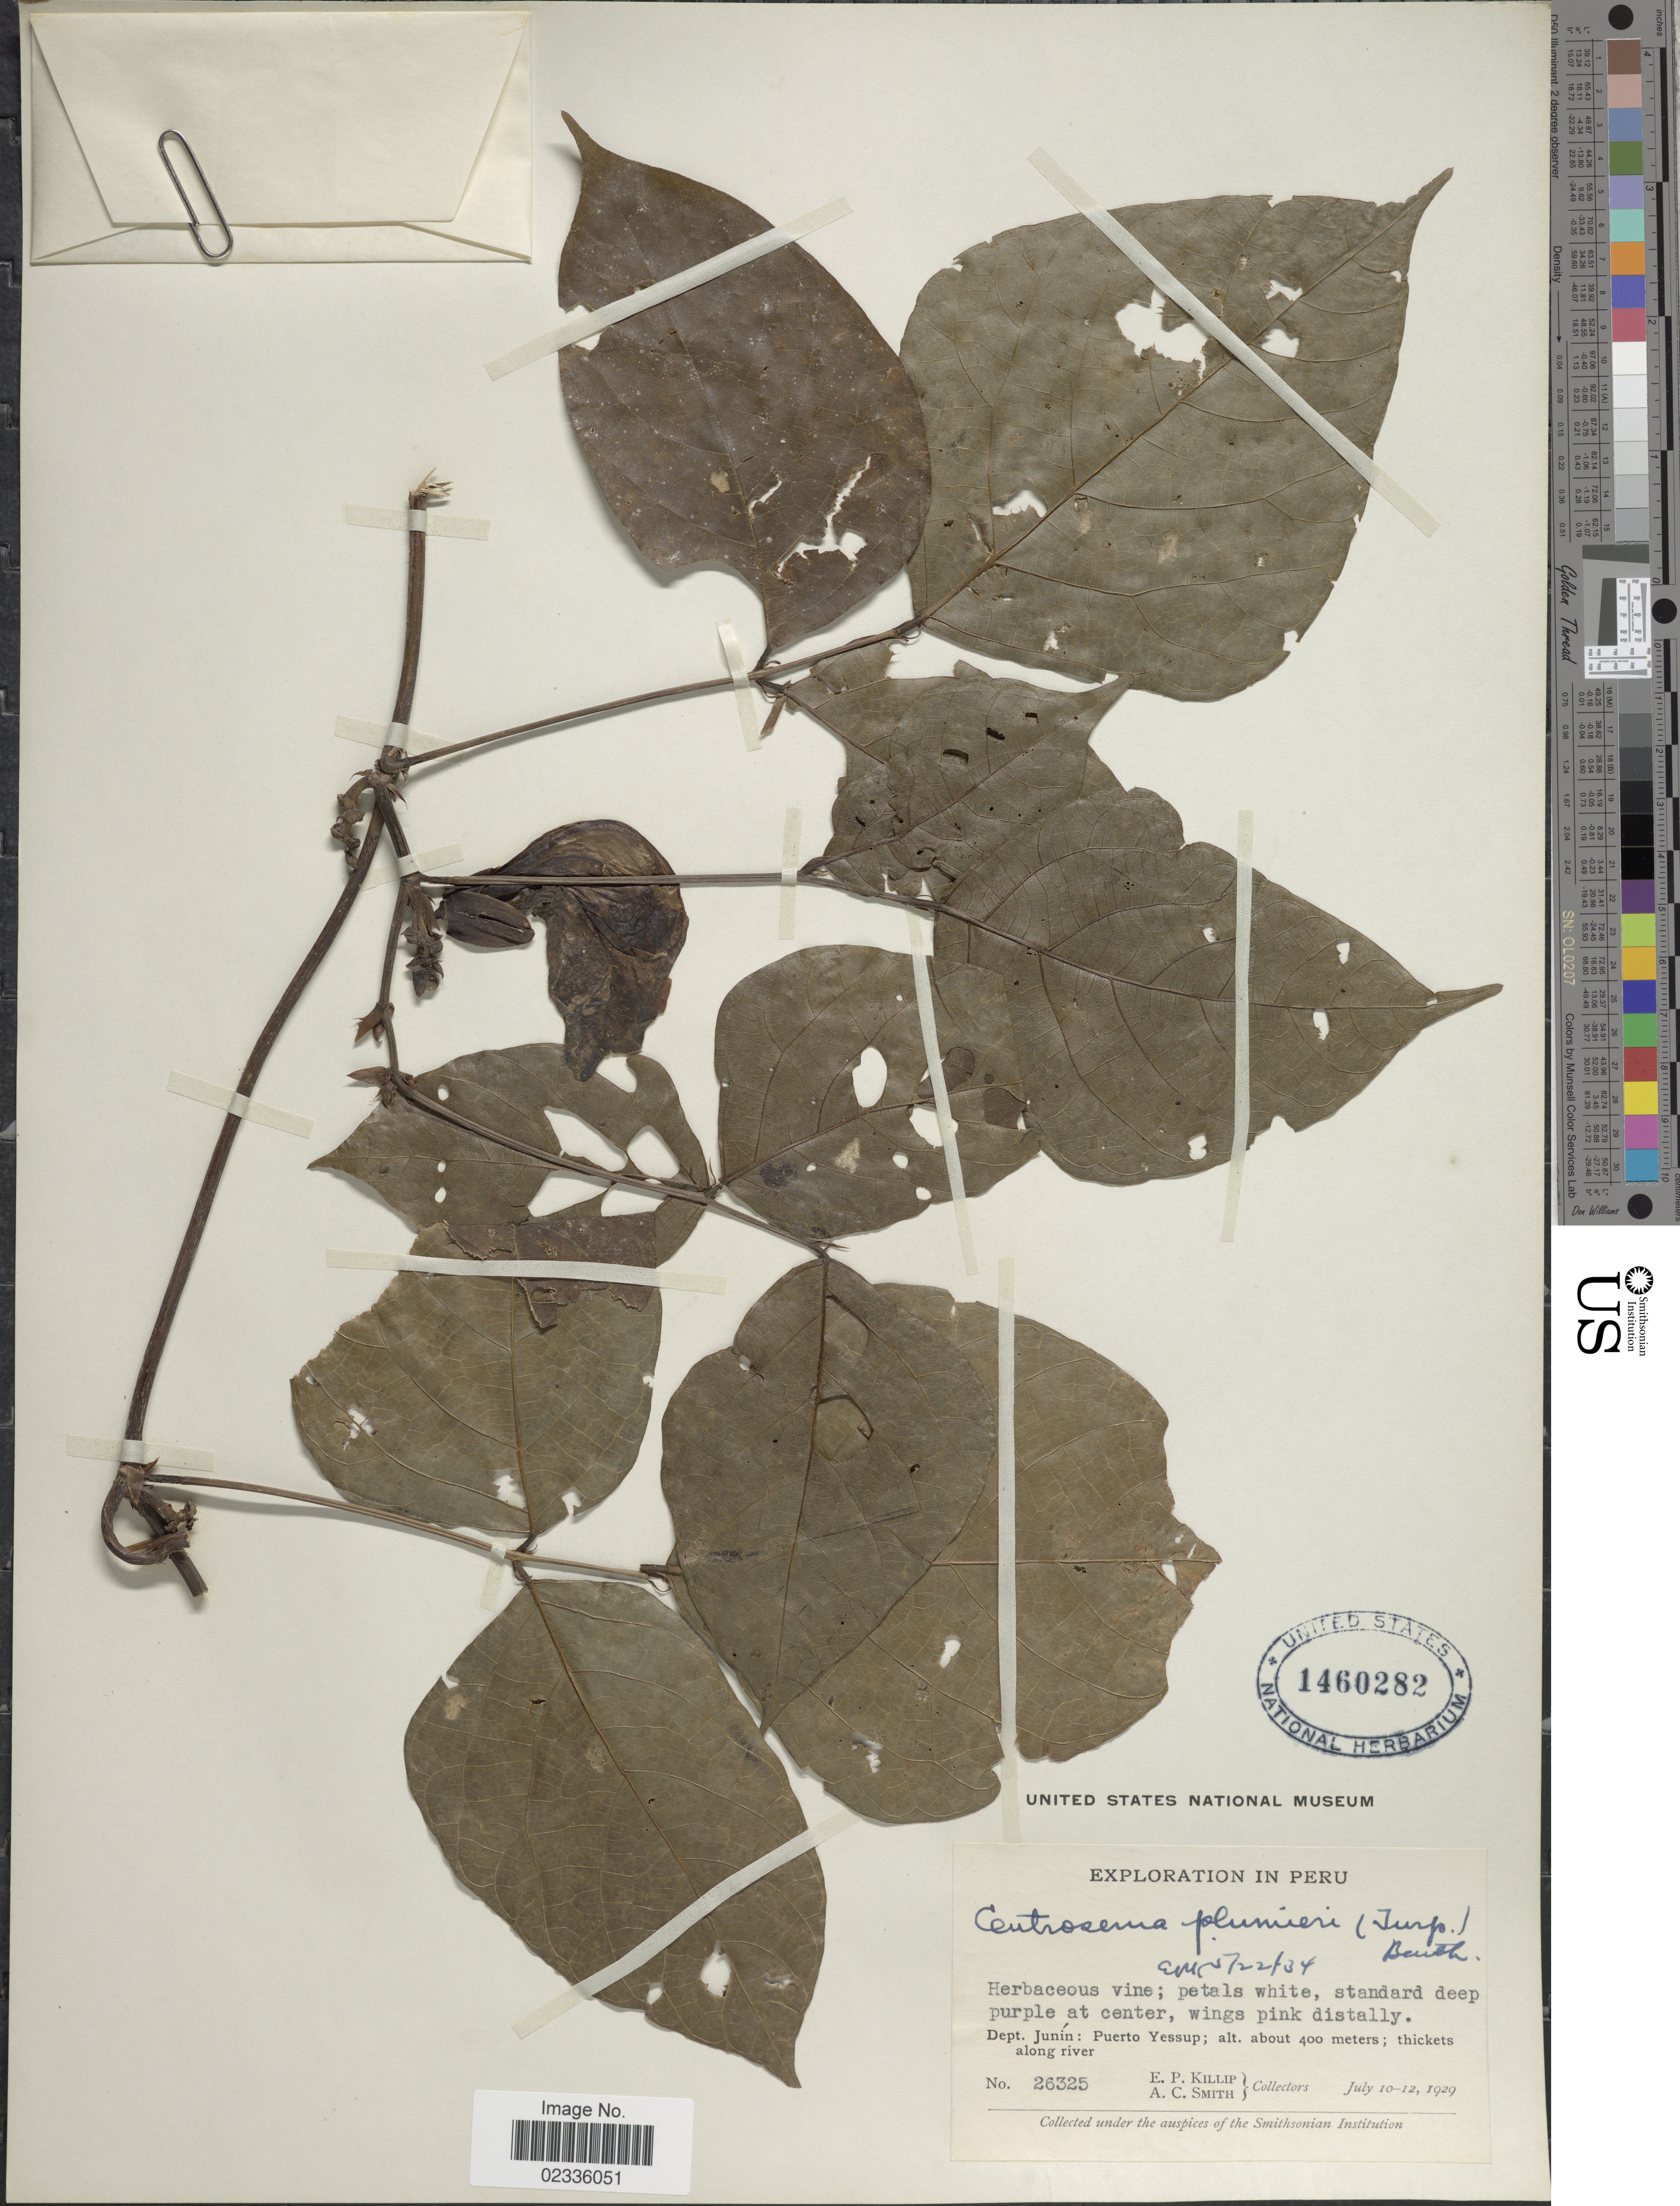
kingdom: Plantae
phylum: Tracheophyta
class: Magnoliopsida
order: Fabales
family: Fabaceae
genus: Centrosema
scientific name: Centrosema plumieri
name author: (Turpin ex Pers.) Benth.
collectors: E. P. Killip & A. C. Smith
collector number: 26325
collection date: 1929-07-10/1929-07-12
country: Peru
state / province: Junín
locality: Puerto Yessup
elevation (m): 400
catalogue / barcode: US 1460282